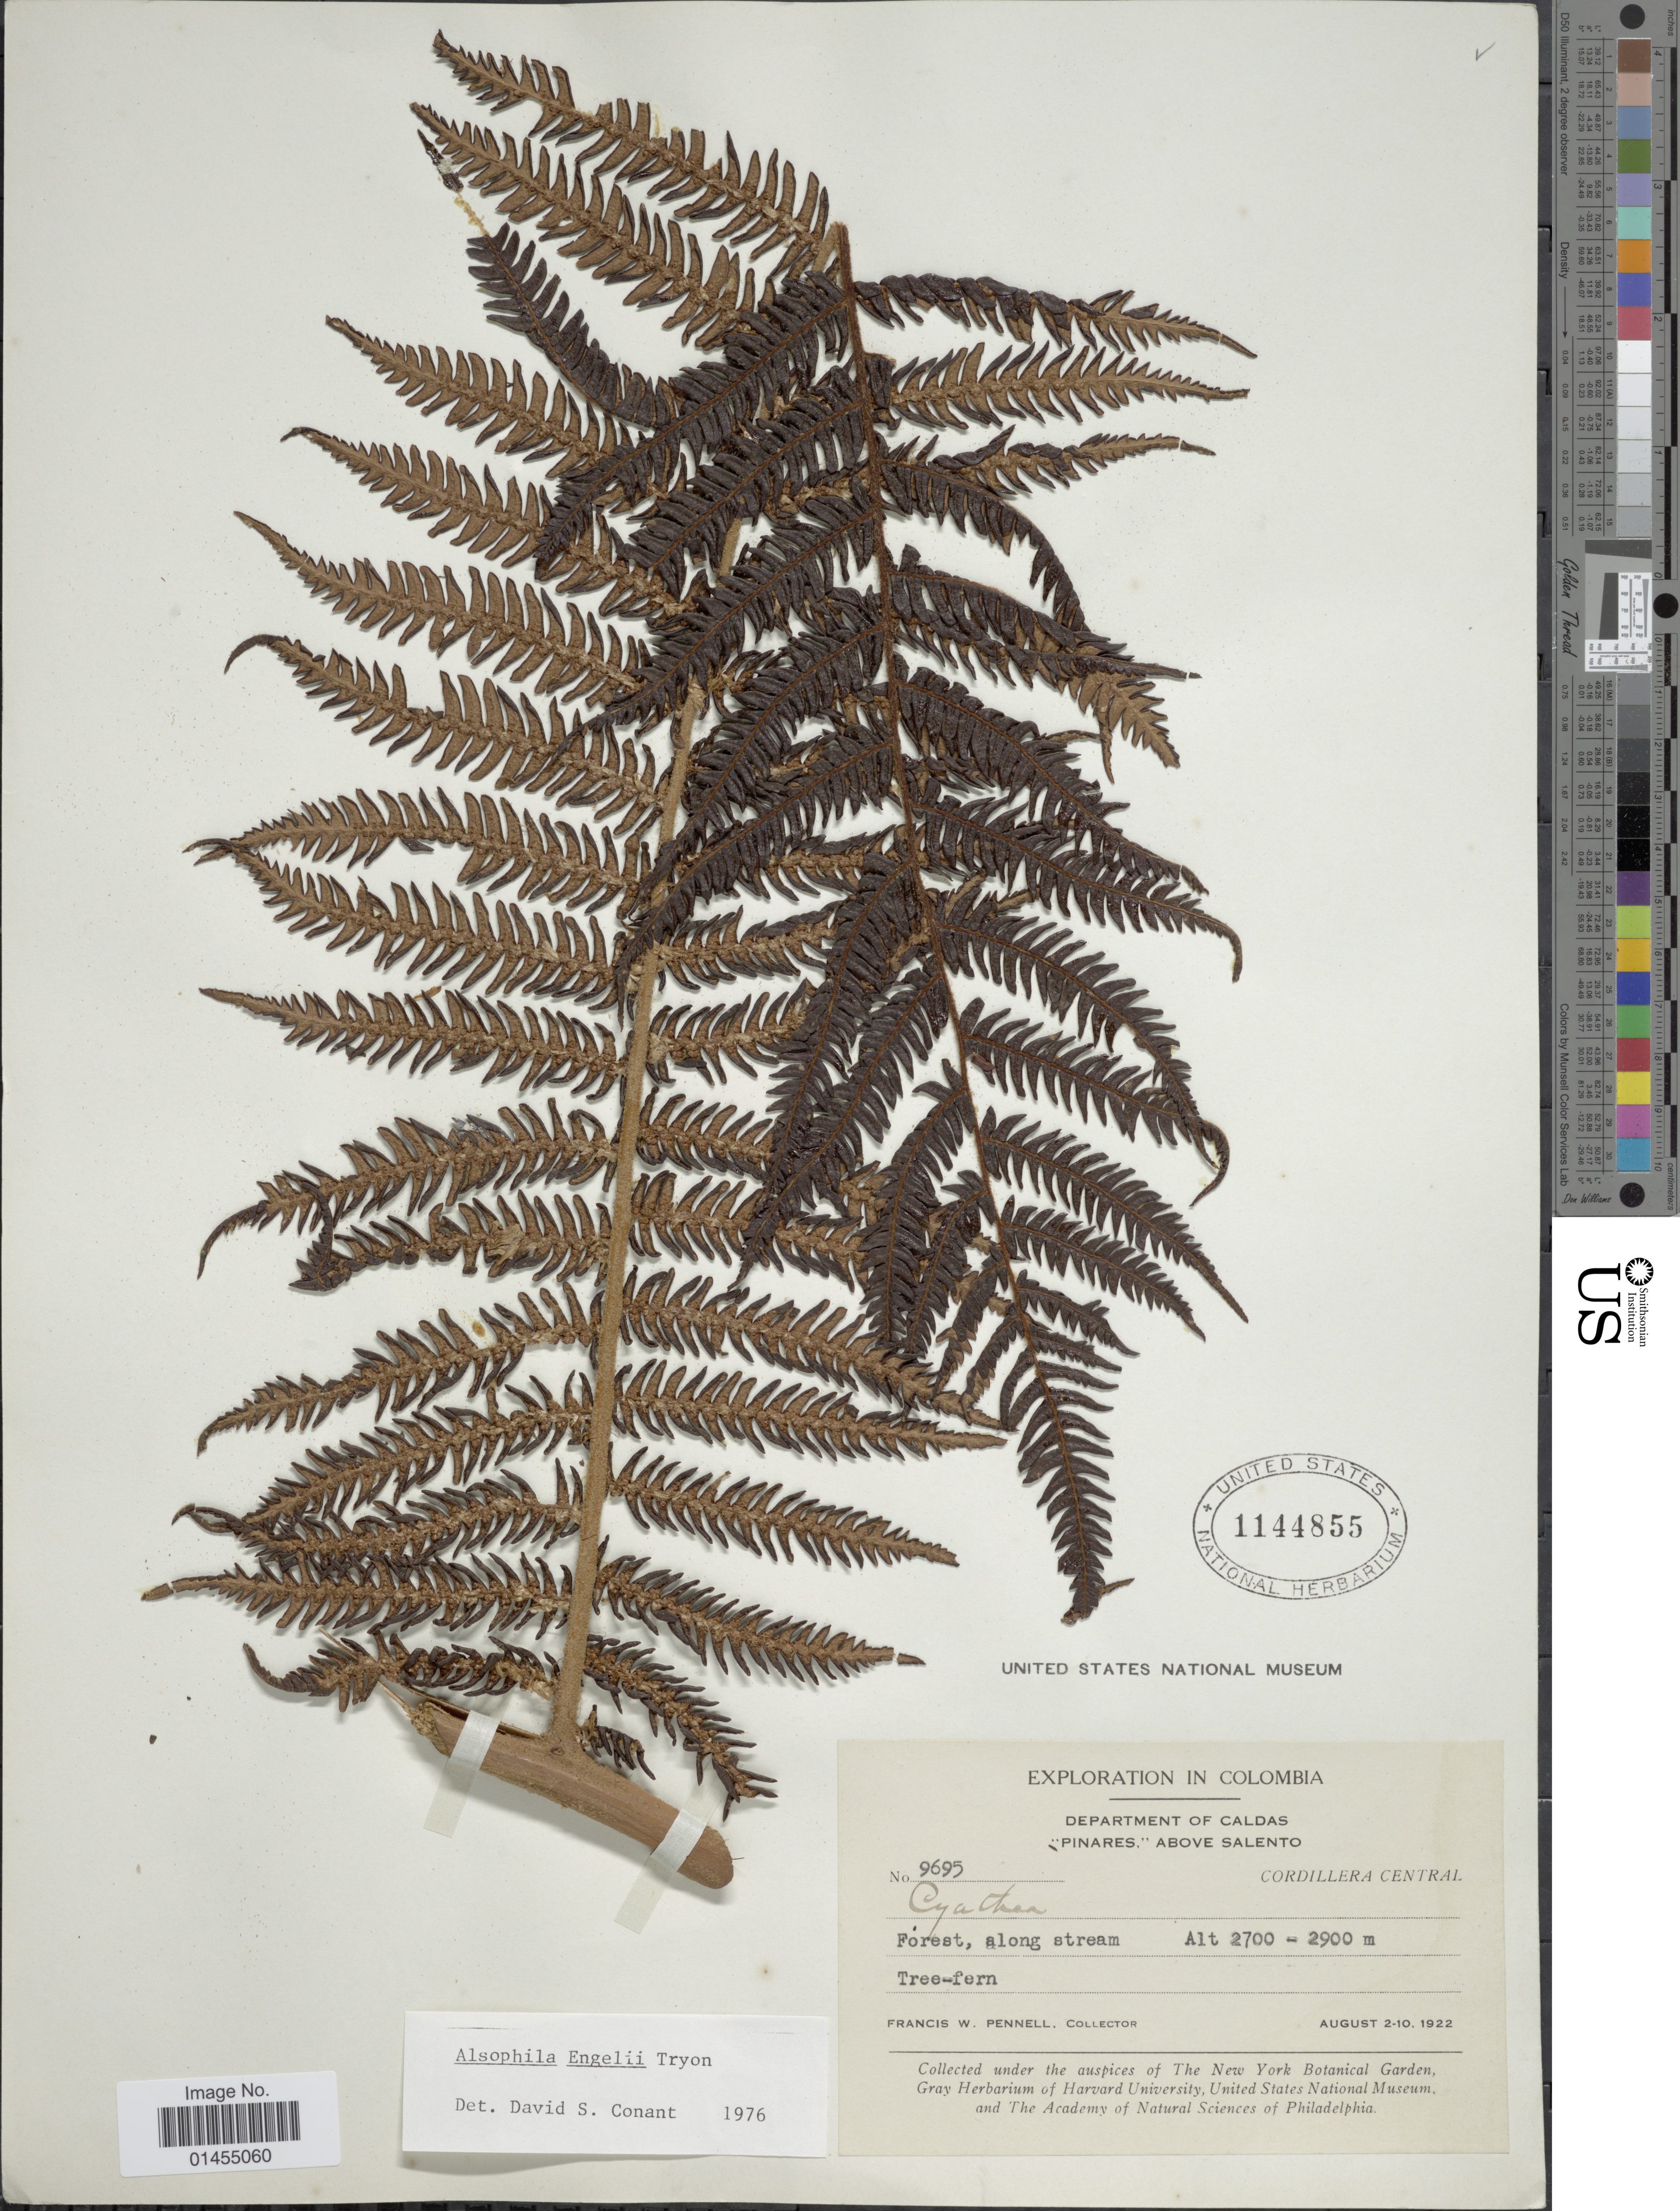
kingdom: Plantae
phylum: Tracheophyta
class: Polypodiopsida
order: Cyatheales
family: Cyatheaceae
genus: Alsophila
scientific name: Alsophila engelii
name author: R.M. Tryon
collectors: F. W. Pennell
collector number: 9695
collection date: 1922-08-02/1922-08-10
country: Colombia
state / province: Caldas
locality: Pinares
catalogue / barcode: US 1144855